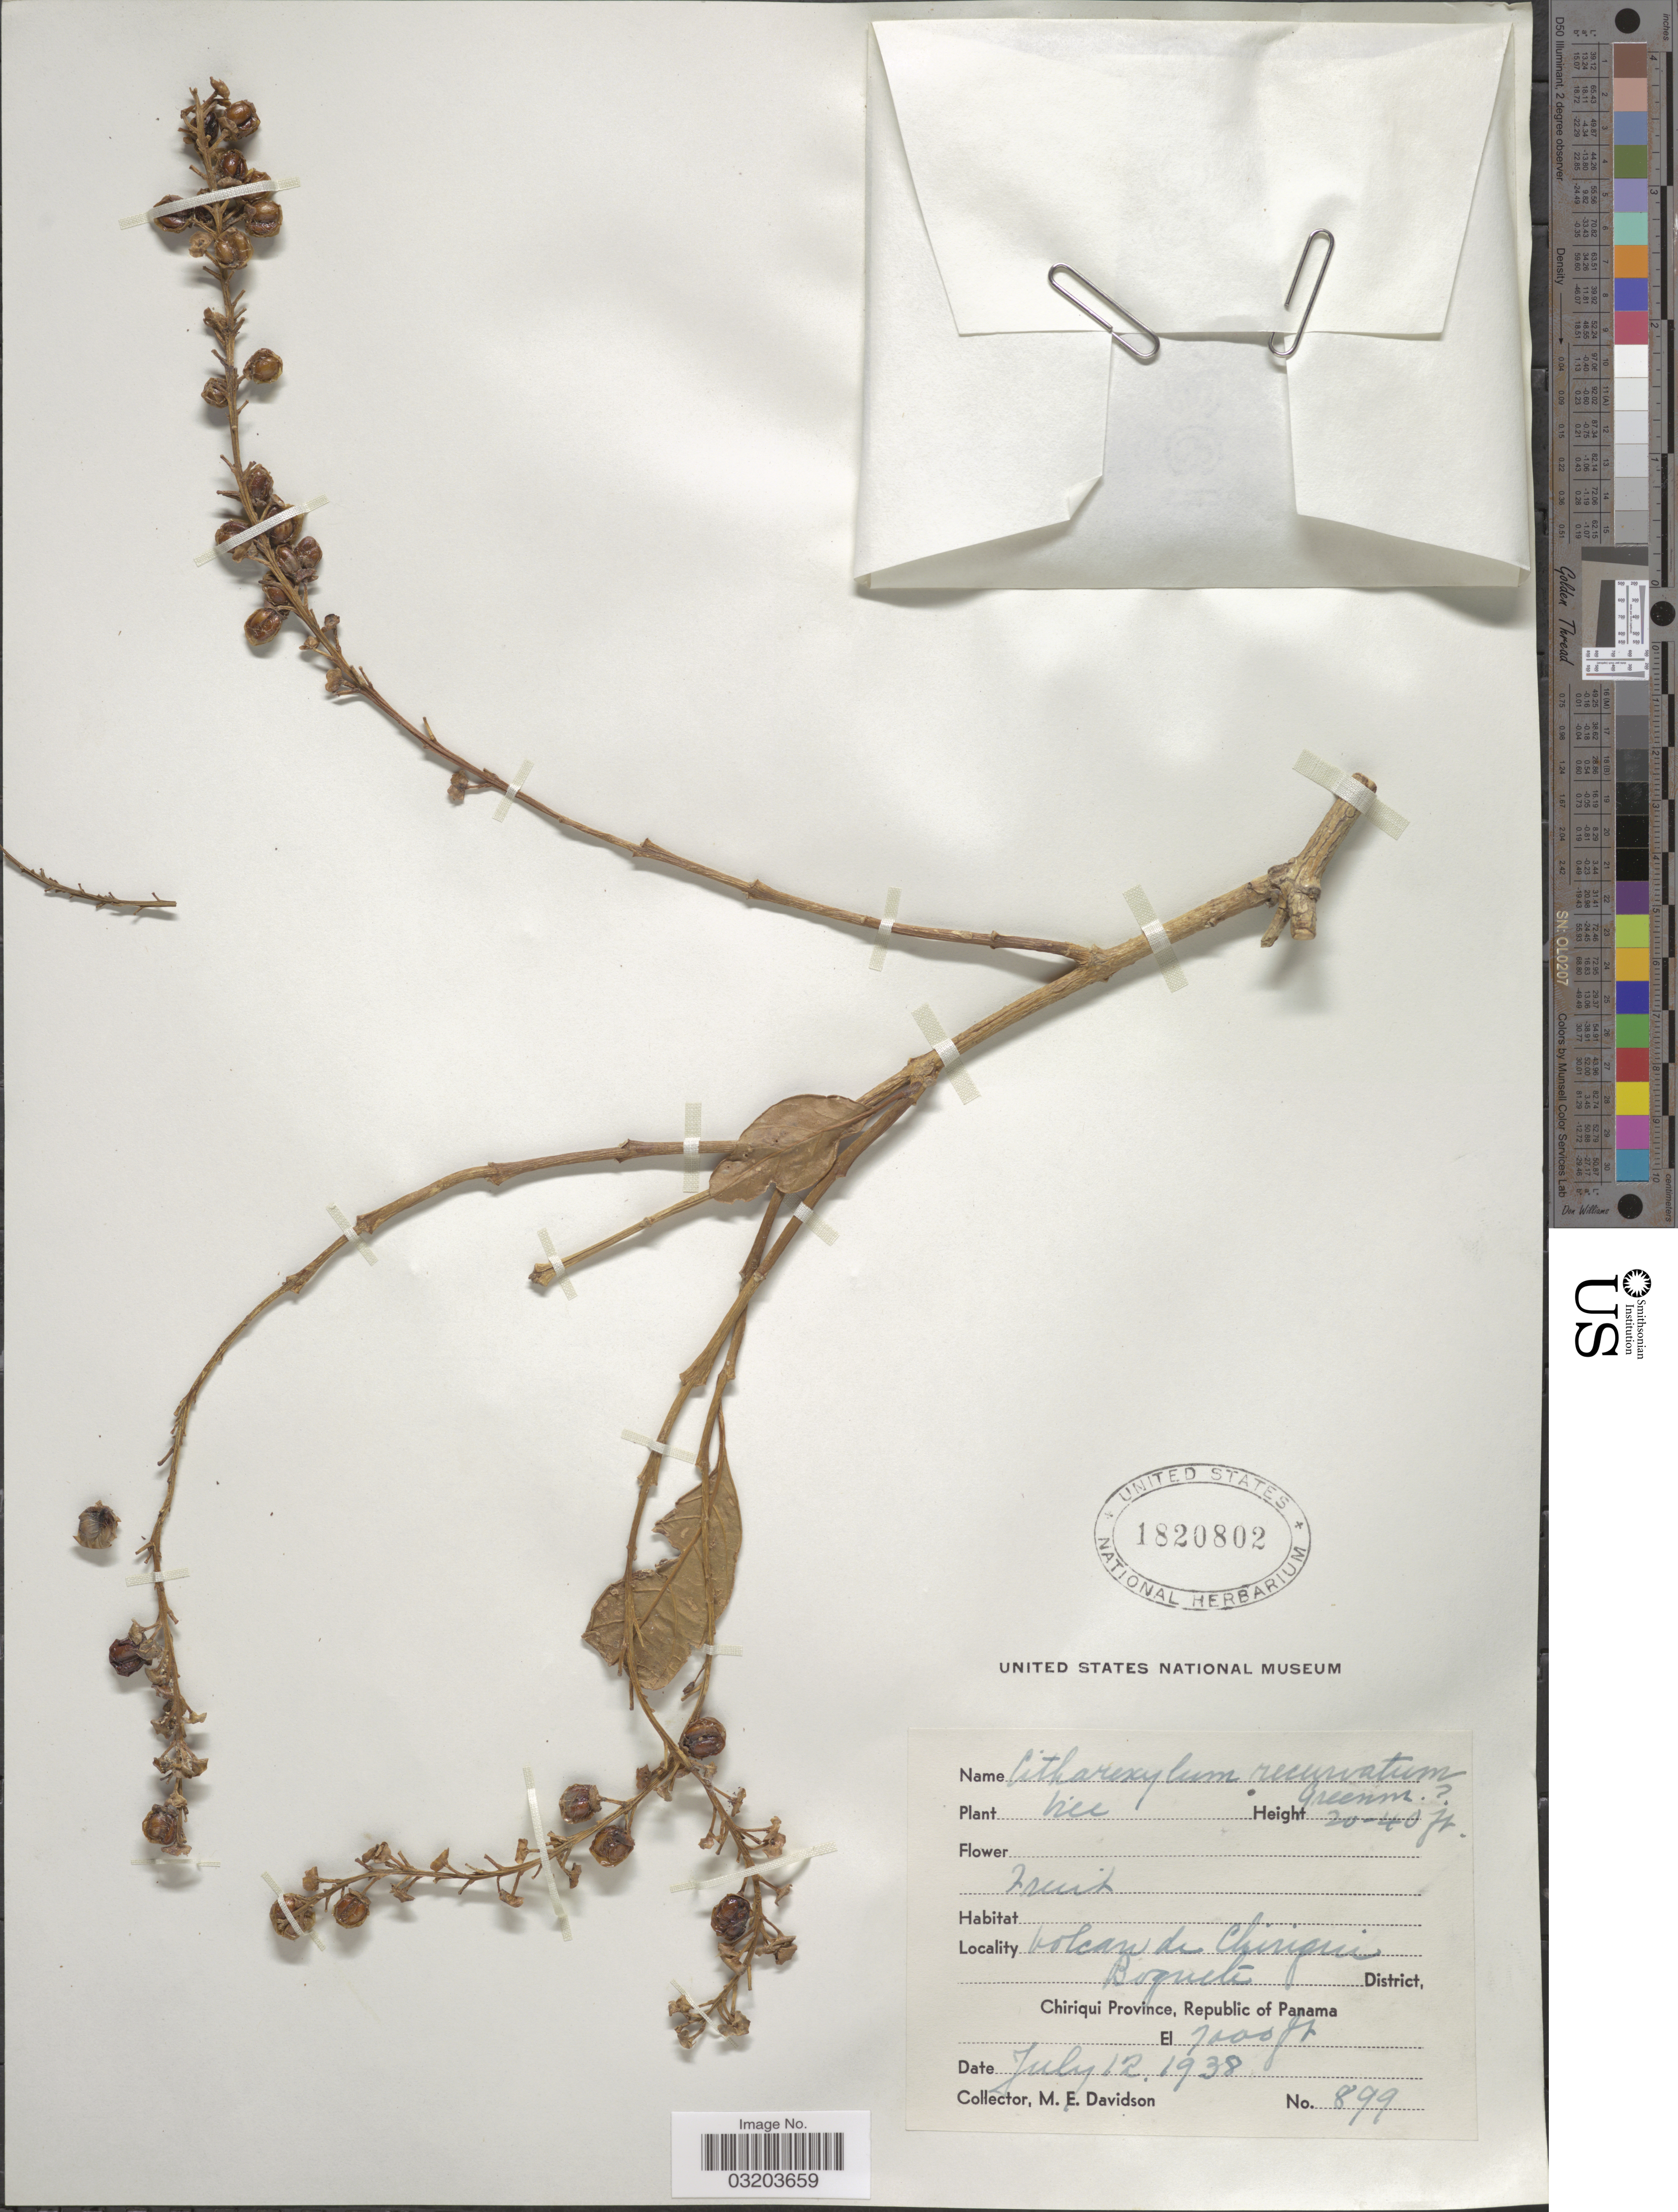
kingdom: Plantae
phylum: Tracheophyta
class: Magnoliopsida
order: Lamiales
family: Verbenaceae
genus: Citharexylum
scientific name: Citharexylum recurvatum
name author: Greenm.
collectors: M. E. Davidson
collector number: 899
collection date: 1938-07-12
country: Panama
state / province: Chiriqui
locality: Volcan de Chiriqui. Boquete District.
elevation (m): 2134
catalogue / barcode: US 1820802